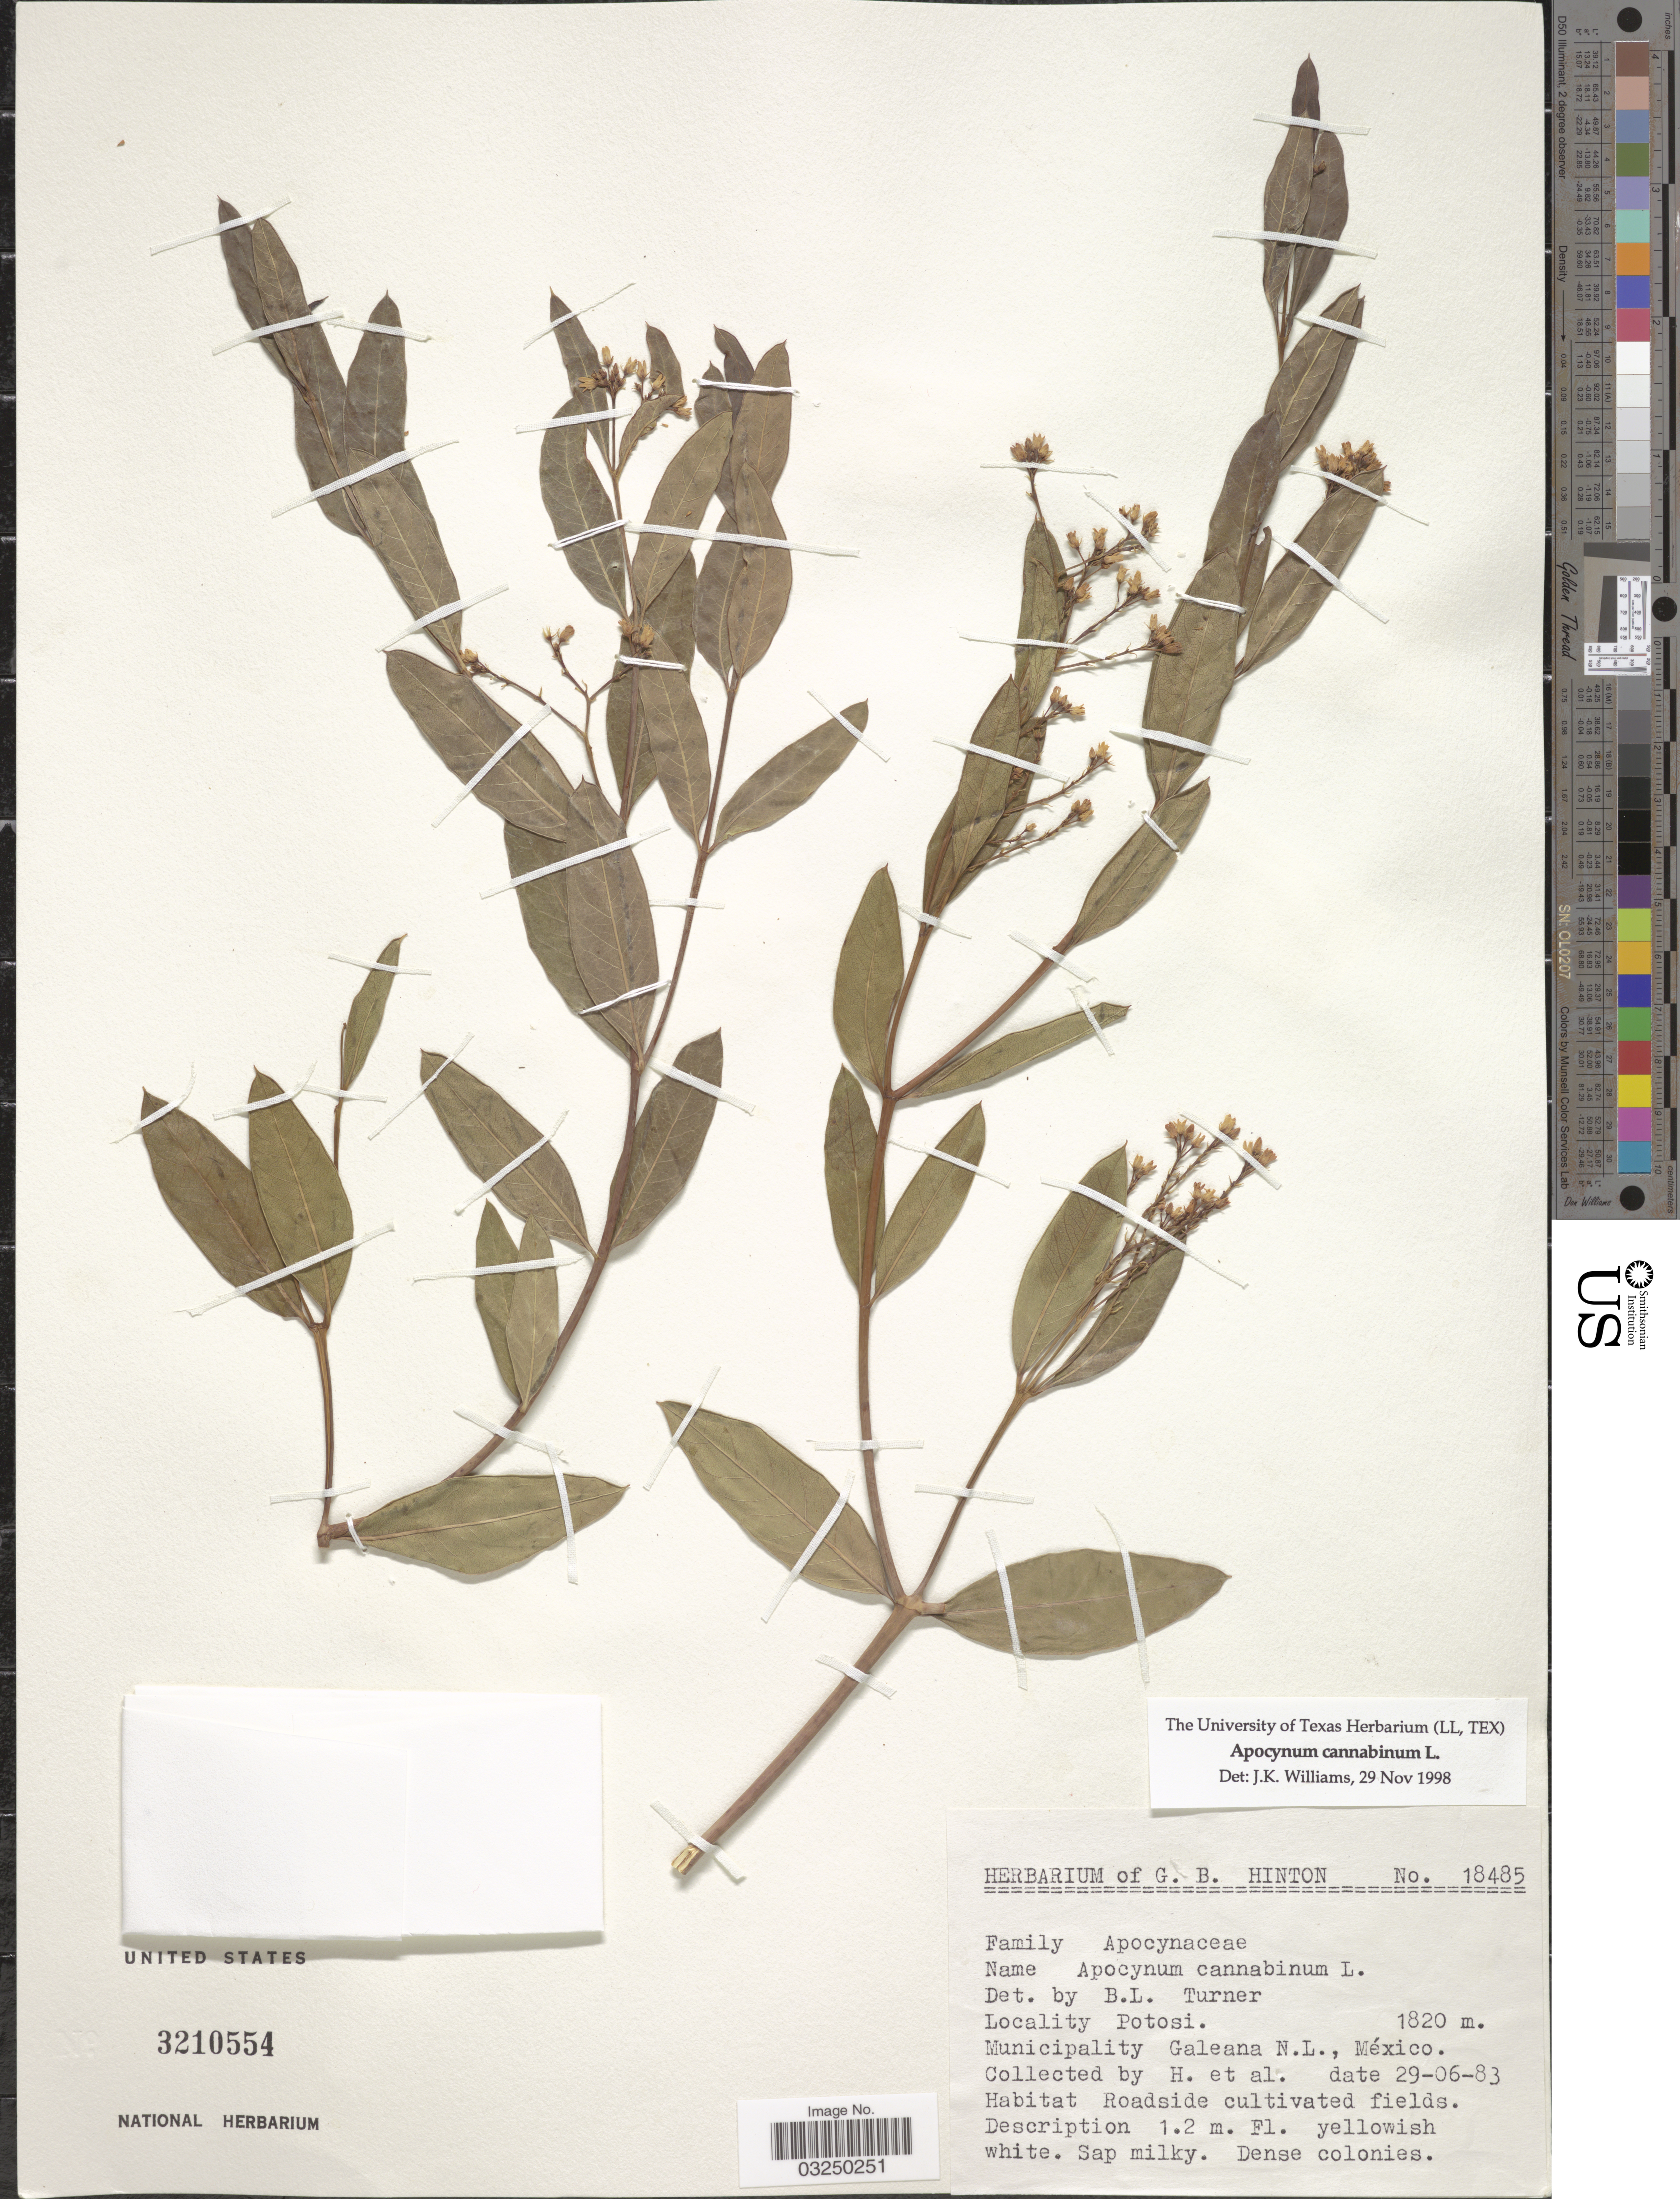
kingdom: Plantae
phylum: Tracheophyta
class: Magnoliopsida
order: Gentianales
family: Apocynaceae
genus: Apocynum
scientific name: Apocynum cannabinum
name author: L.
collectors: G. B. Hinton & et al.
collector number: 18485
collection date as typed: Transcribed d/m/y: 29/6/83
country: Mexico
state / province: San Luis Potosí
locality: Potosi. Municipality Galeana N.L.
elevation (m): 1820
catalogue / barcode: US 3210554